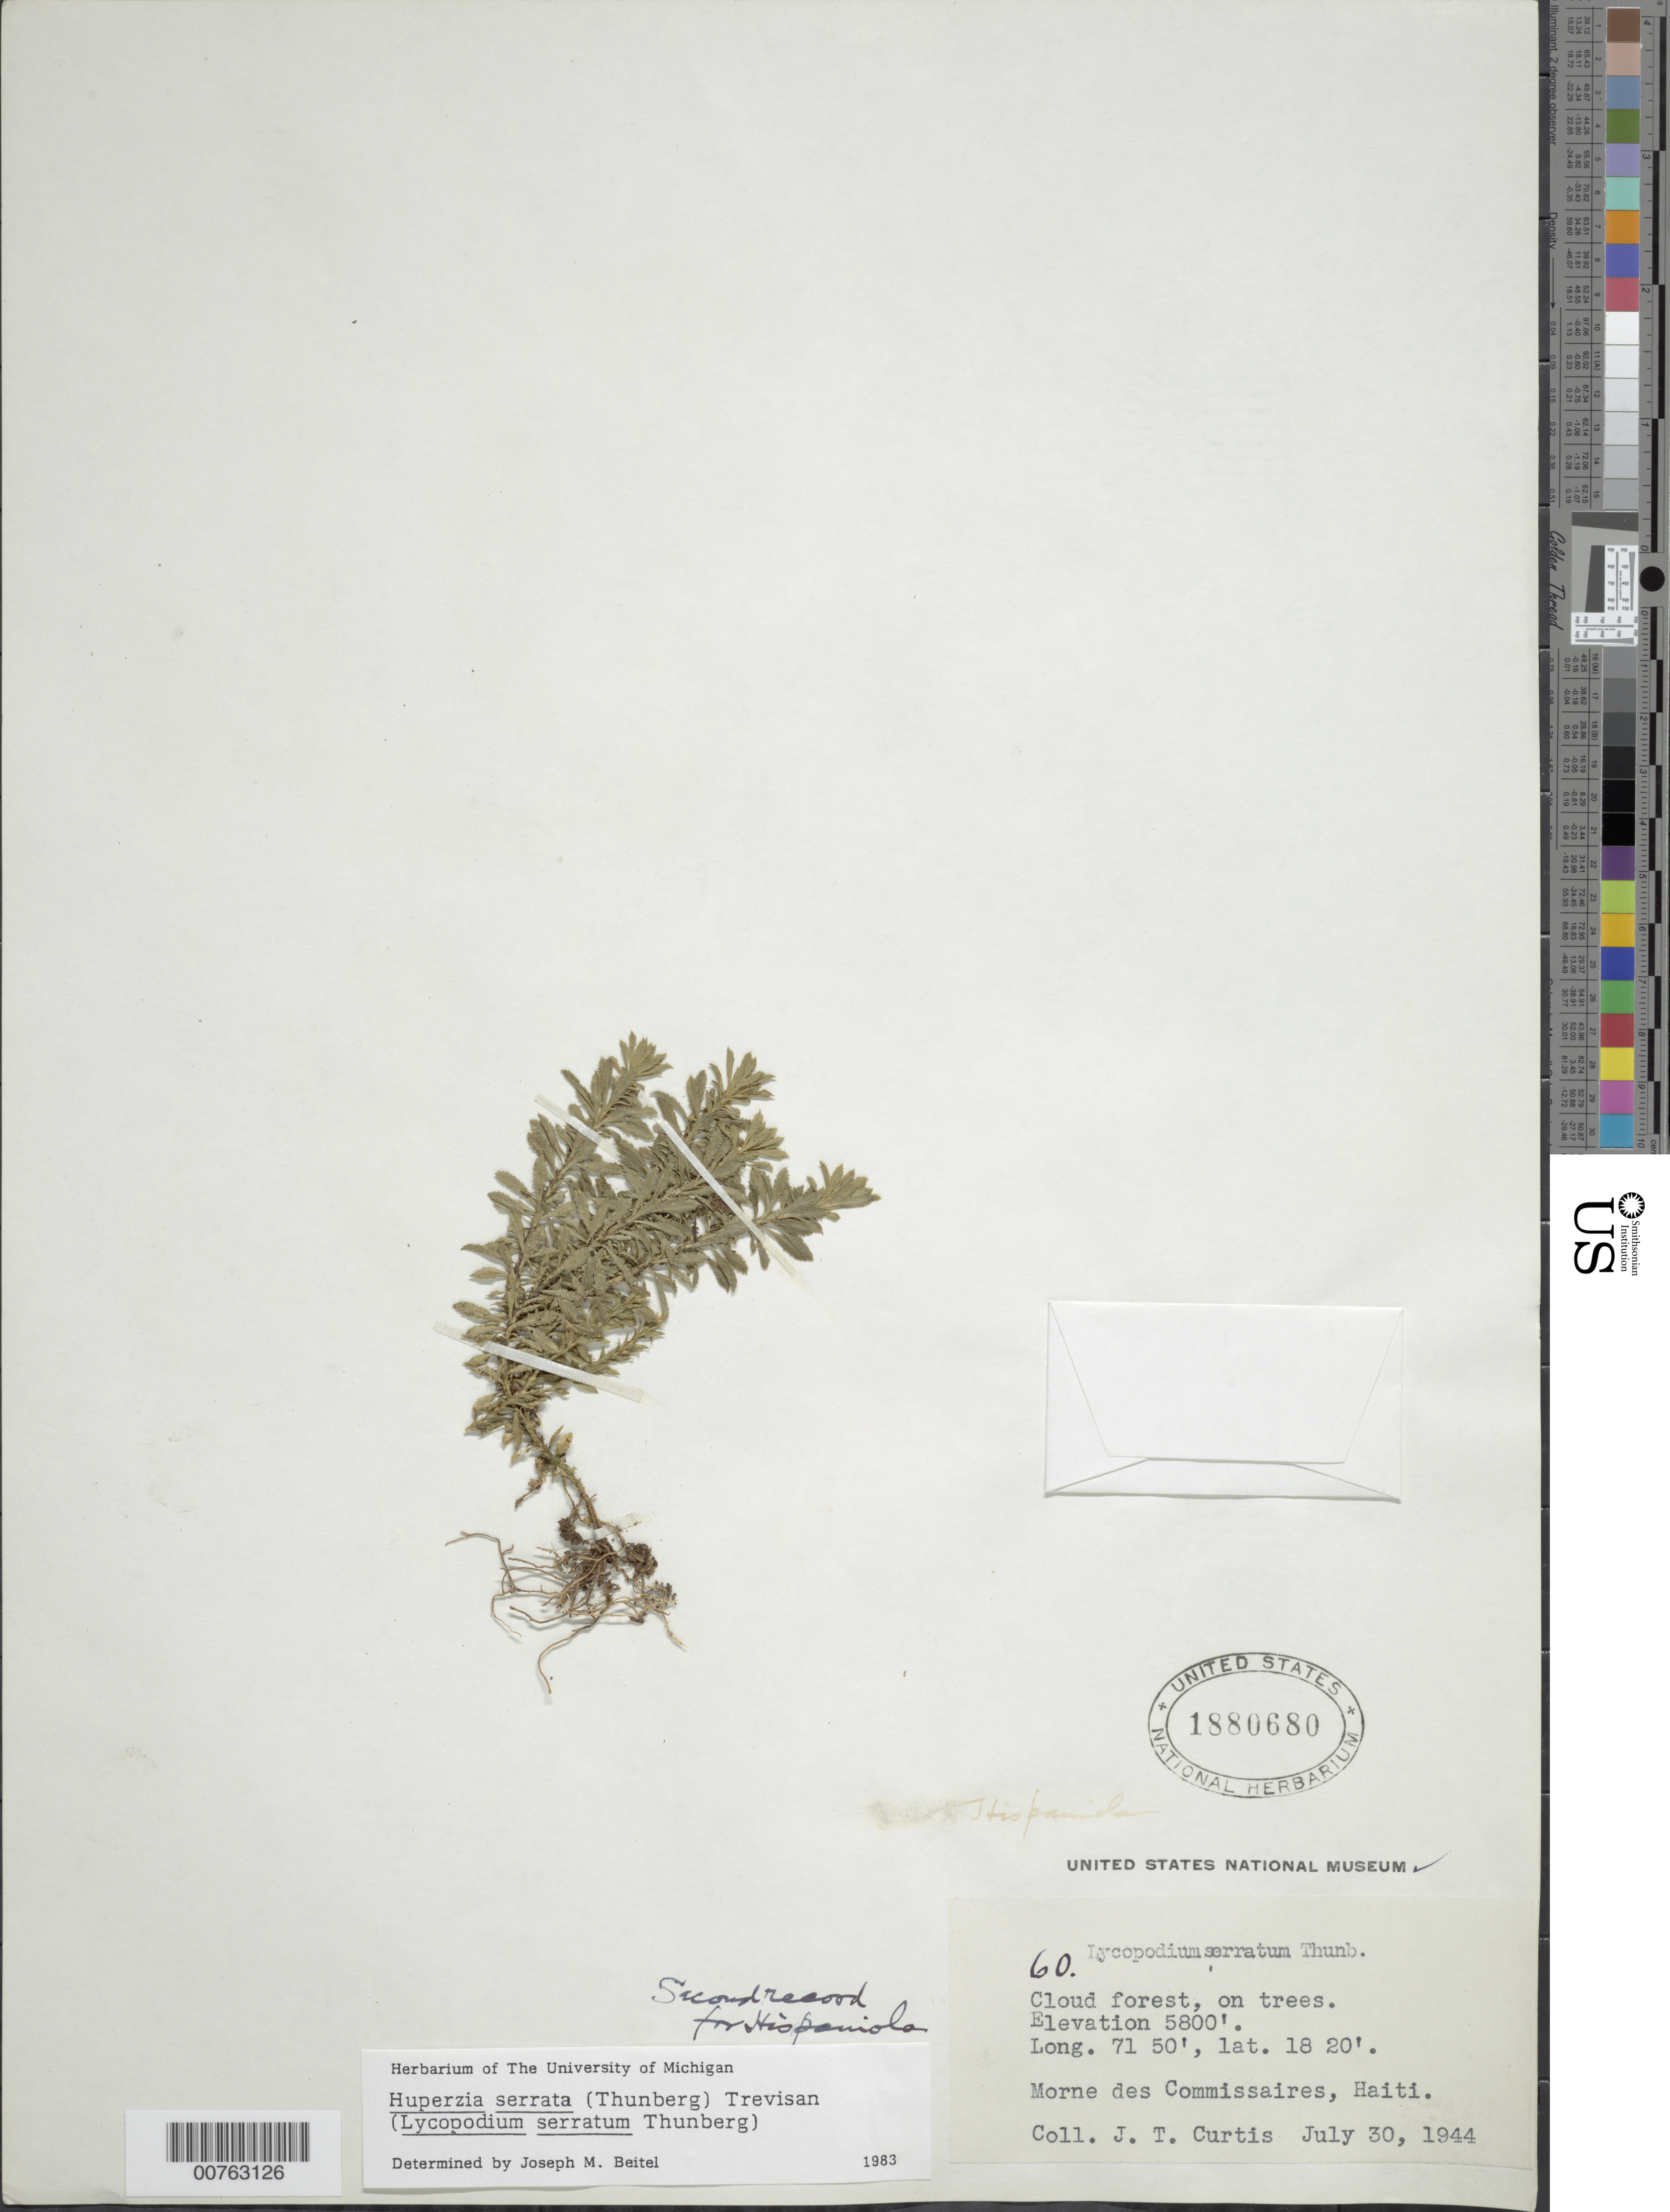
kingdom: Plantae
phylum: Tracheophyta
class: Lycopodiopsida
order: Lycopodiales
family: Lycopodiaceae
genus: Huperzia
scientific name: Huperzia serrata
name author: (Thunb.) Trevis.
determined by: Beitel, J. M.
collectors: J. Curtis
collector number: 60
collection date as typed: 30 Jul 1944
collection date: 1944-07-30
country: Haiti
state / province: Ouest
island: Hispaniola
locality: Morne des Commissaires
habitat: Cloud forest, on trees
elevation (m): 1768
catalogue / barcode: US 1880680